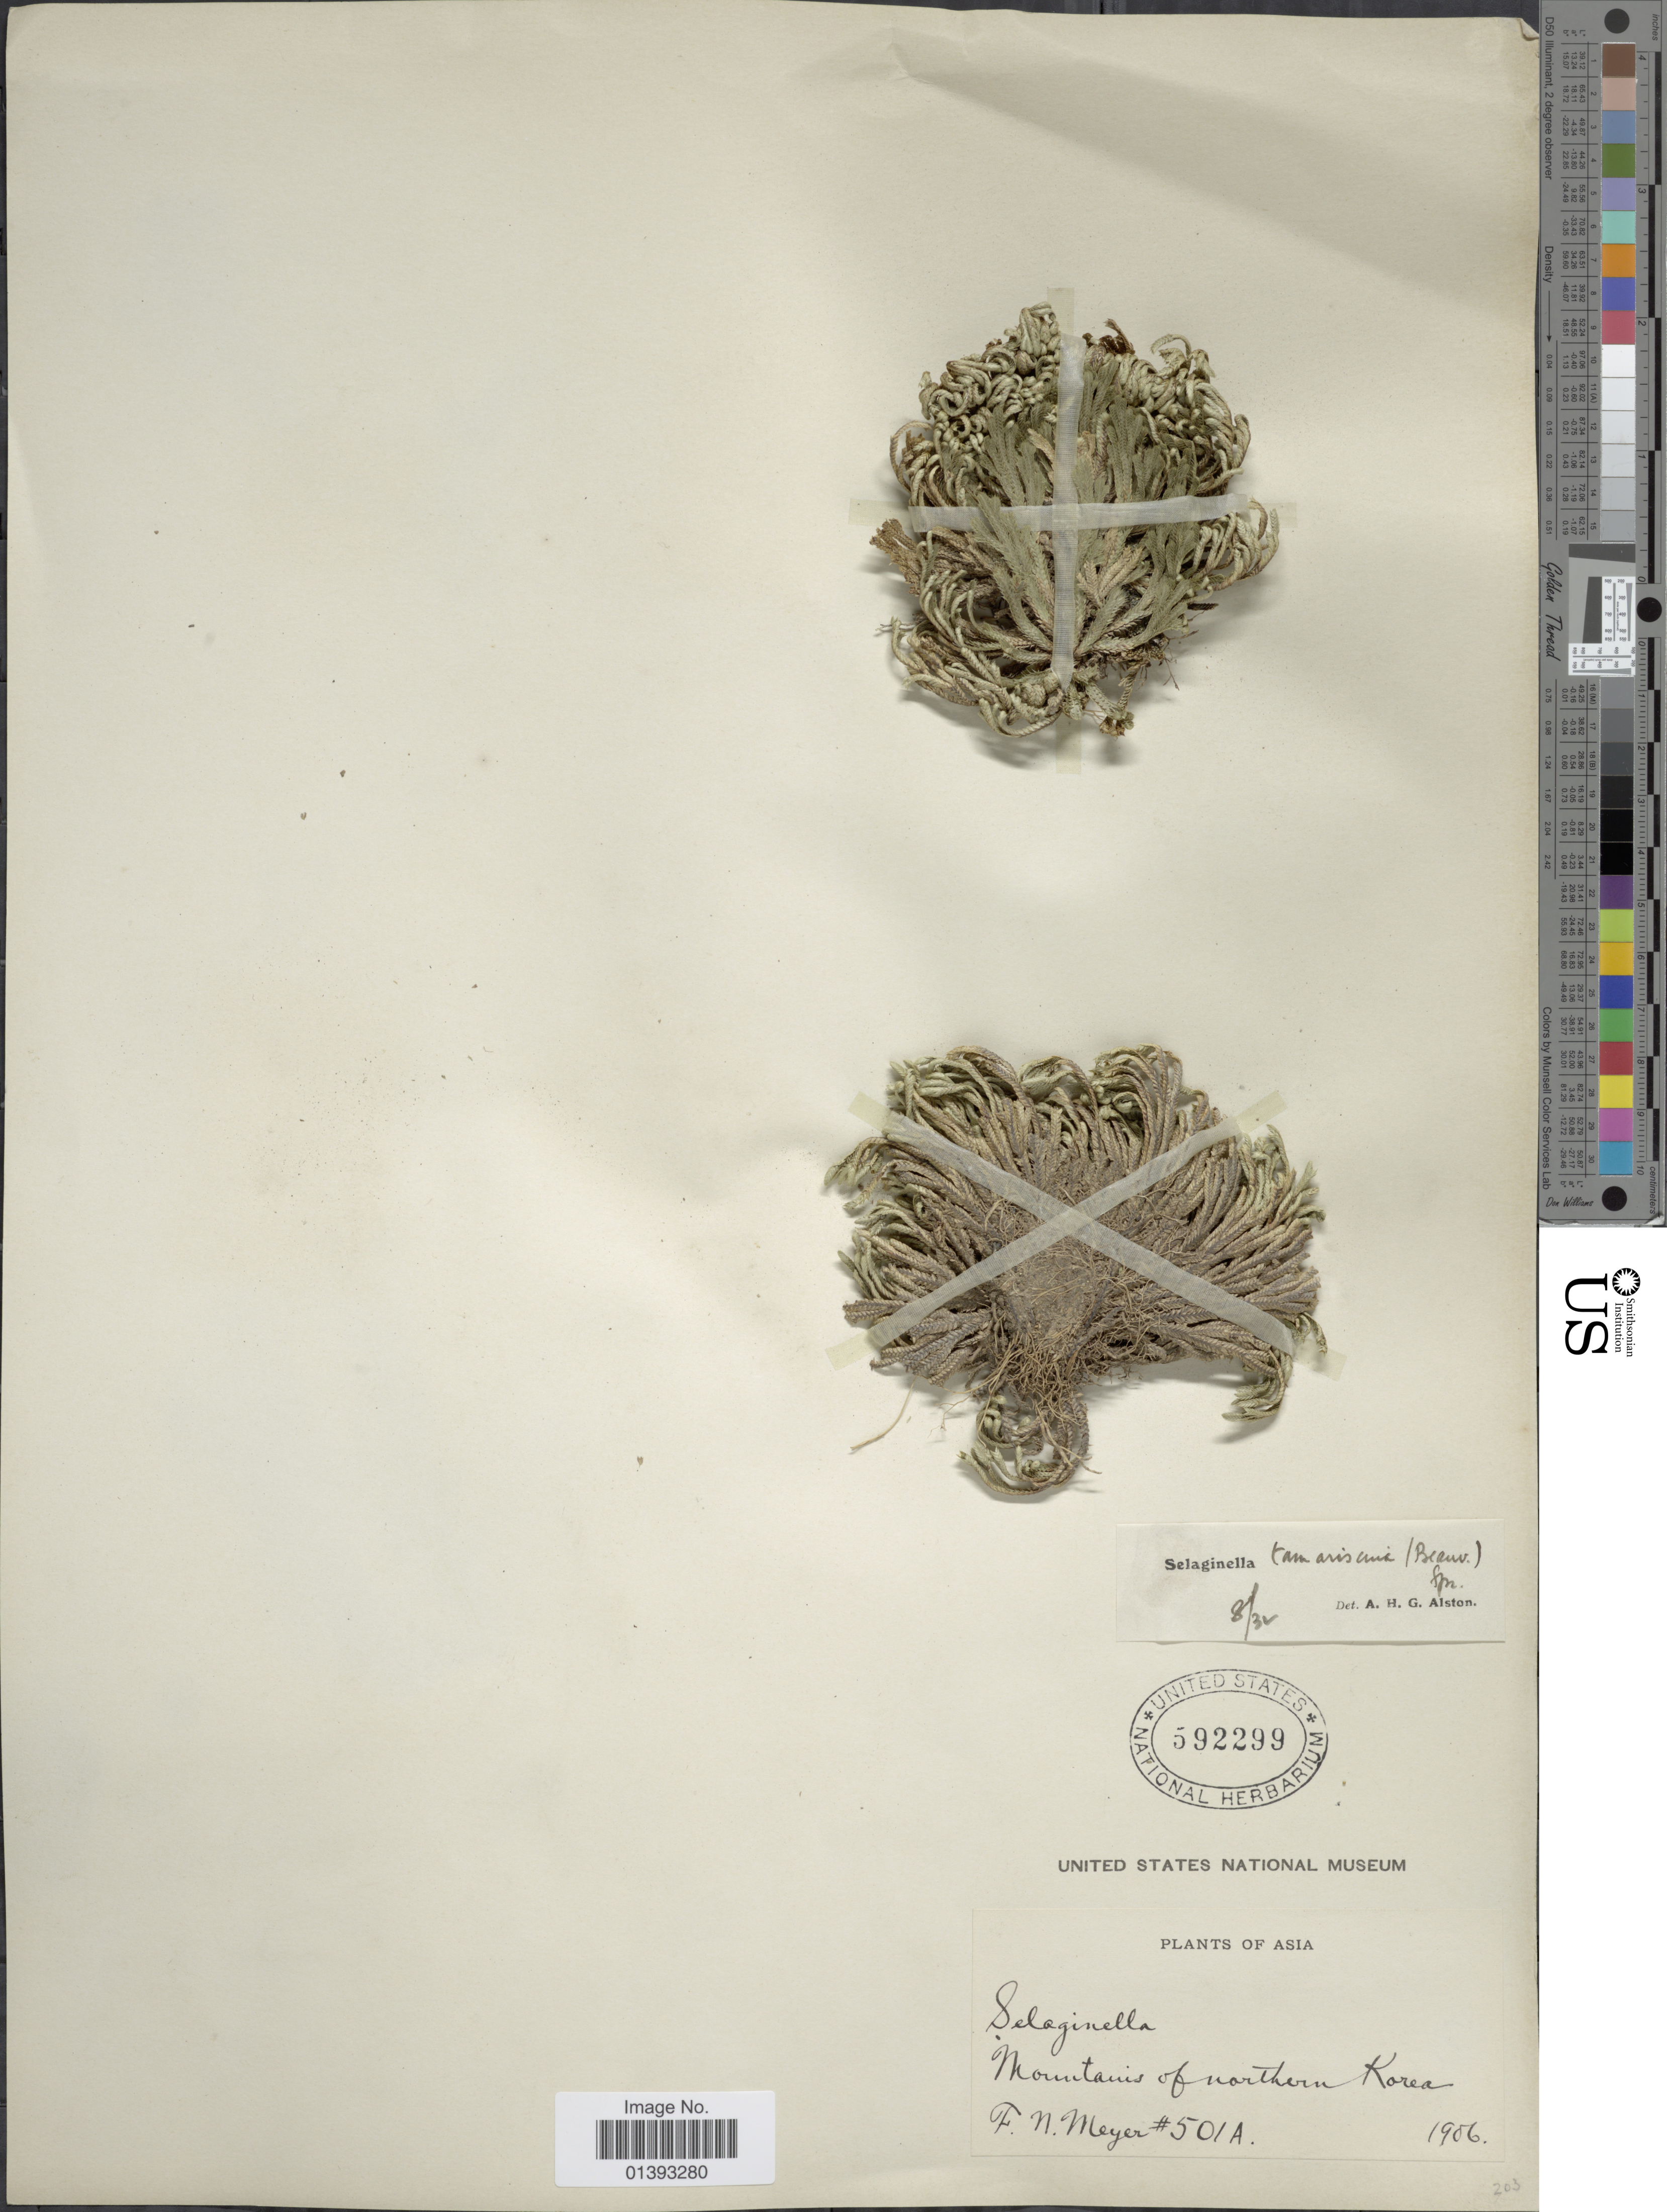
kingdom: Plantae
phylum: Tracheophyta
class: Lycopodiopsida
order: Selaginellales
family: Selaginellaceae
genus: Selaginella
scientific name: Selaginella tamariscina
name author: (P. Beauv.) Spring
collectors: F. N. Meyer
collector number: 501A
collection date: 1906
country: North Korea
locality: Asia, Nountains of northern Korea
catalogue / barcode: US 592299